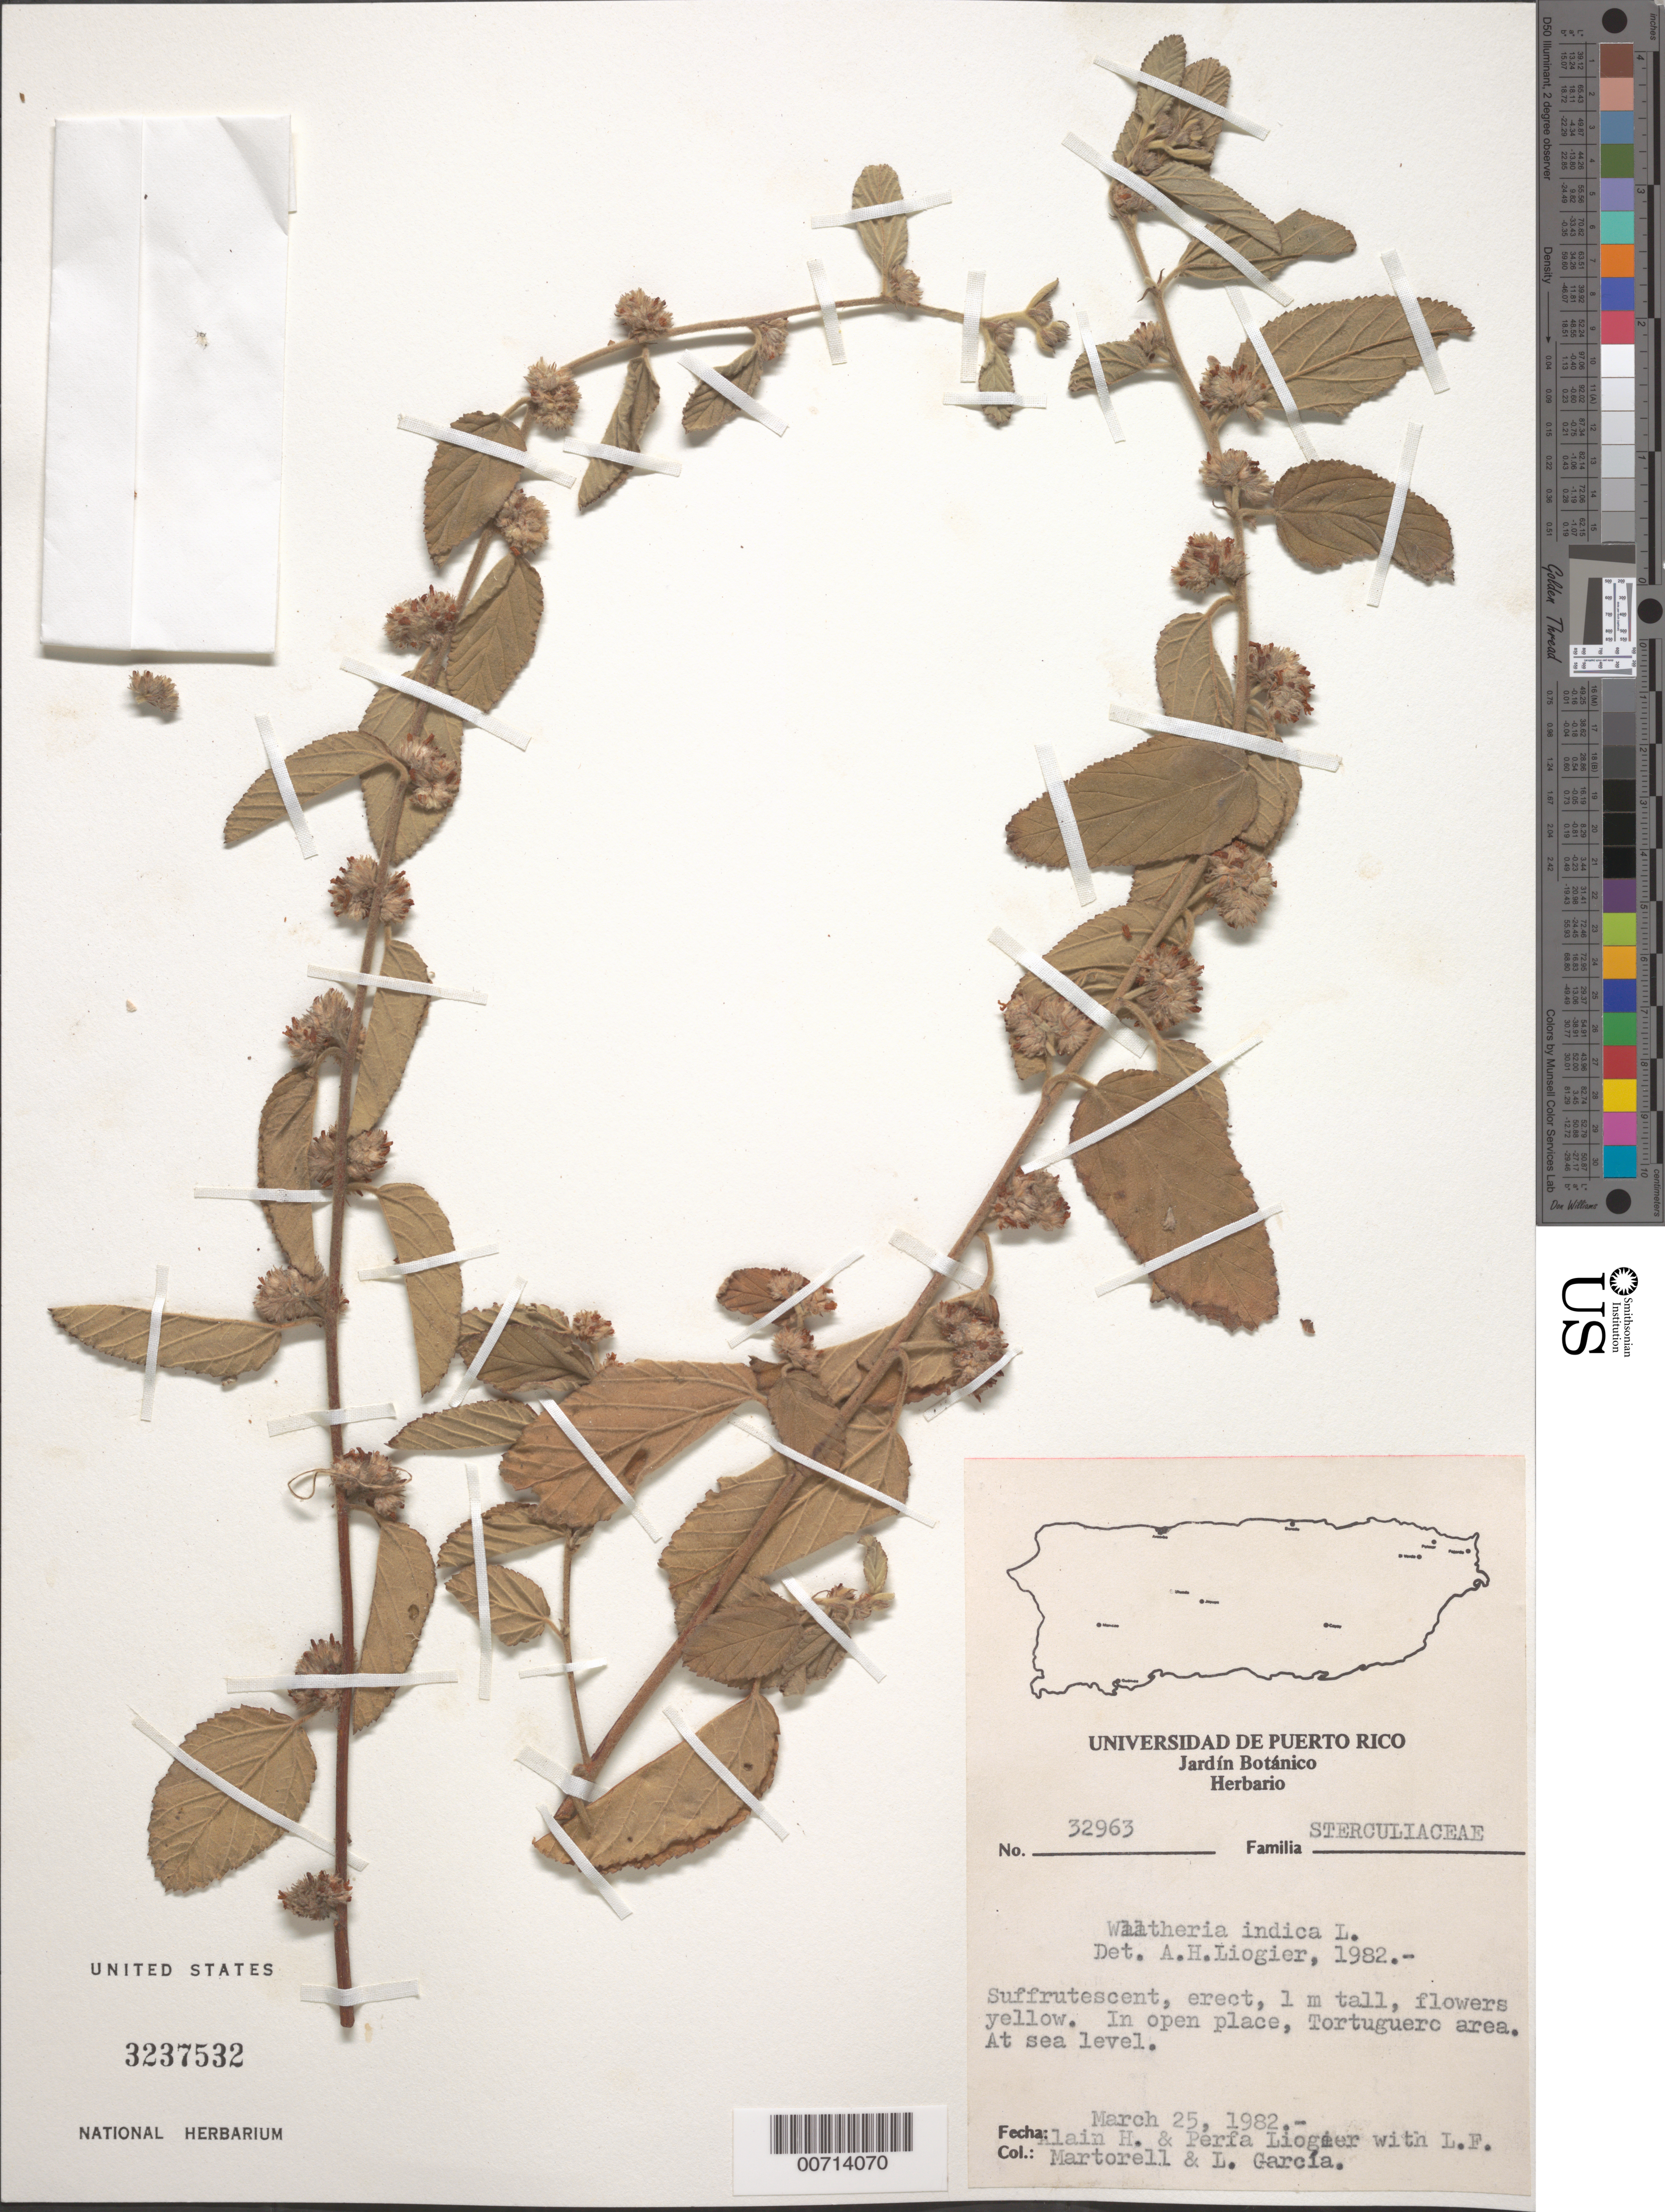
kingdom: Plantae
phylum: Tracheophyta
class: Magnoliopsida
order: Malvales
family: Malvaceae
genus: Waltheria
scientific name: Waltheria indica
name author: L.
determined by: Liogier, Alain H.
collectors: A. H. Liogier, M. P. Liogier, L. Martorell & L. Garcia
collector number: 32963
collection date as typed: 25 Mar 1982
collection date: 1982-03-25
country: Puerto Rico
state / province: Manatí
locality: Tortuguero area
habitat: In open place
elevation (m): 0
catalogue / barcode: US 3237532